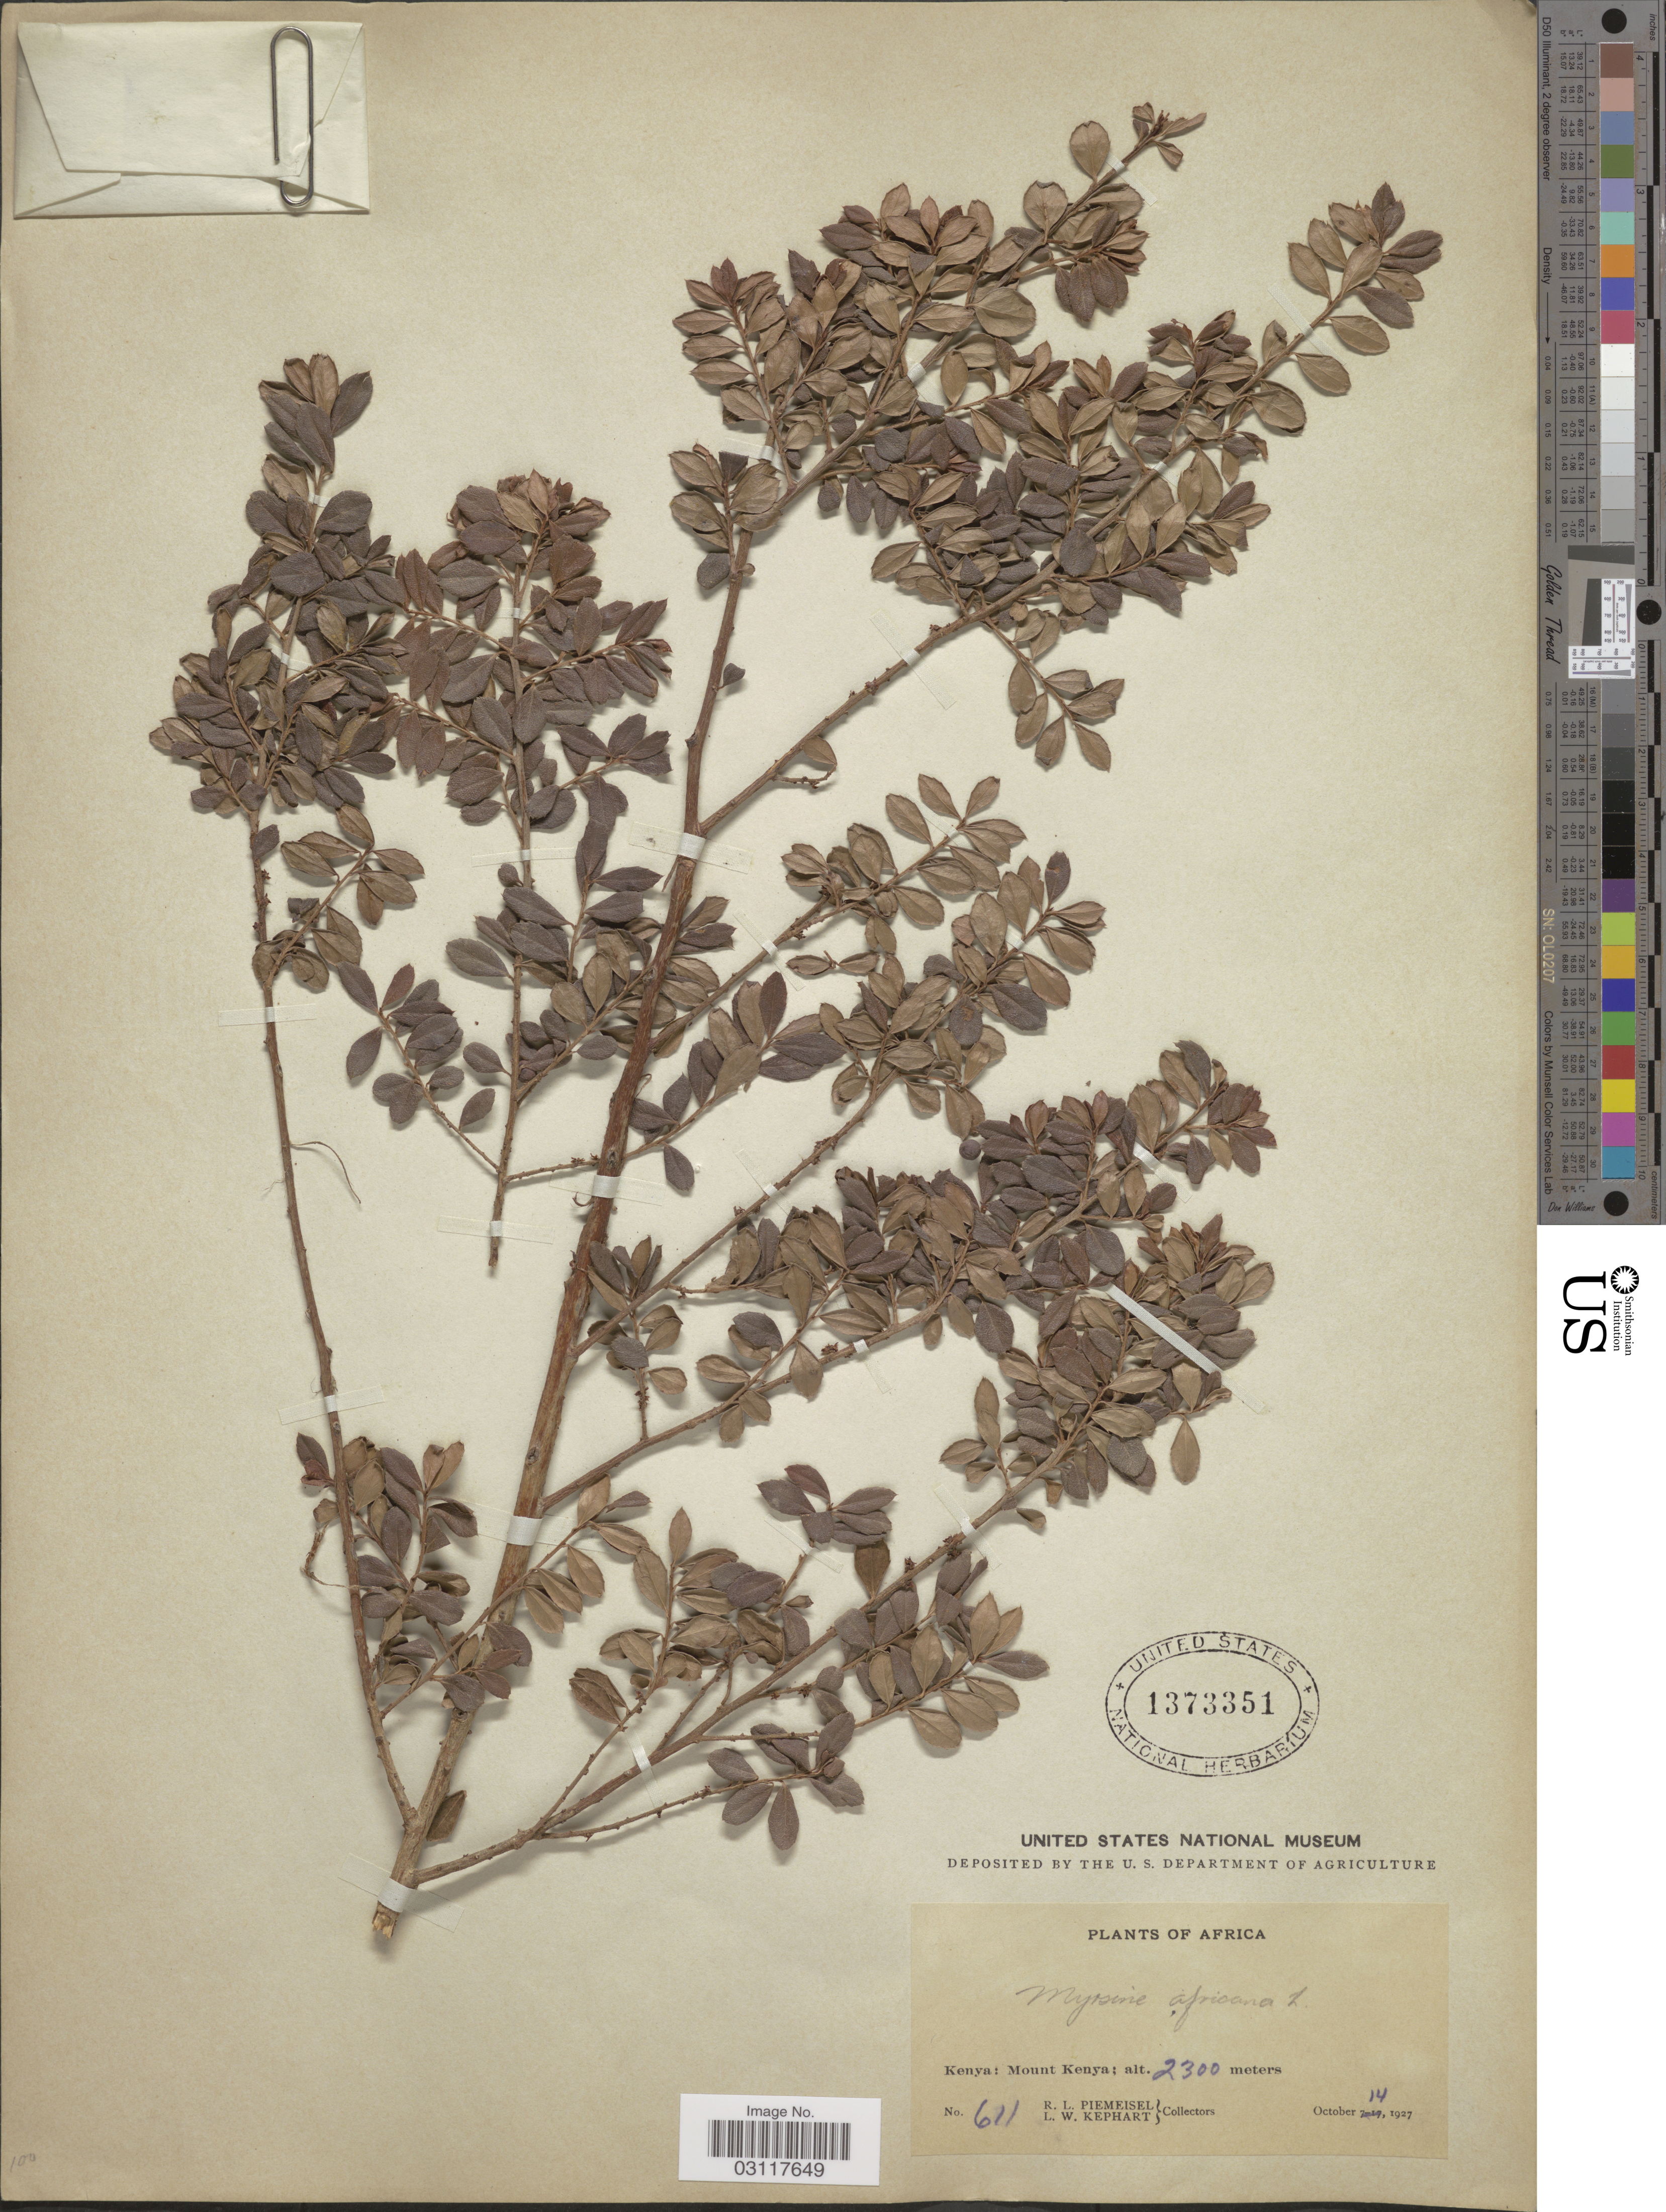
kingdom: Plantae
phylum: Tracheophyta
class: Magnoliopsida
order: Ericales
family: Primulaceae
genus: Myrsine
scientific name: Myrsine africana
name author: L.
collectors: R. L. Piemeisel & L. W. Kephart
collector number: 611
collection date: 1927-10-14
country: Kenya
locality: Kenya: Mount Kenya.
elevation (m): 2300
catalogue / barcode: US 1373351